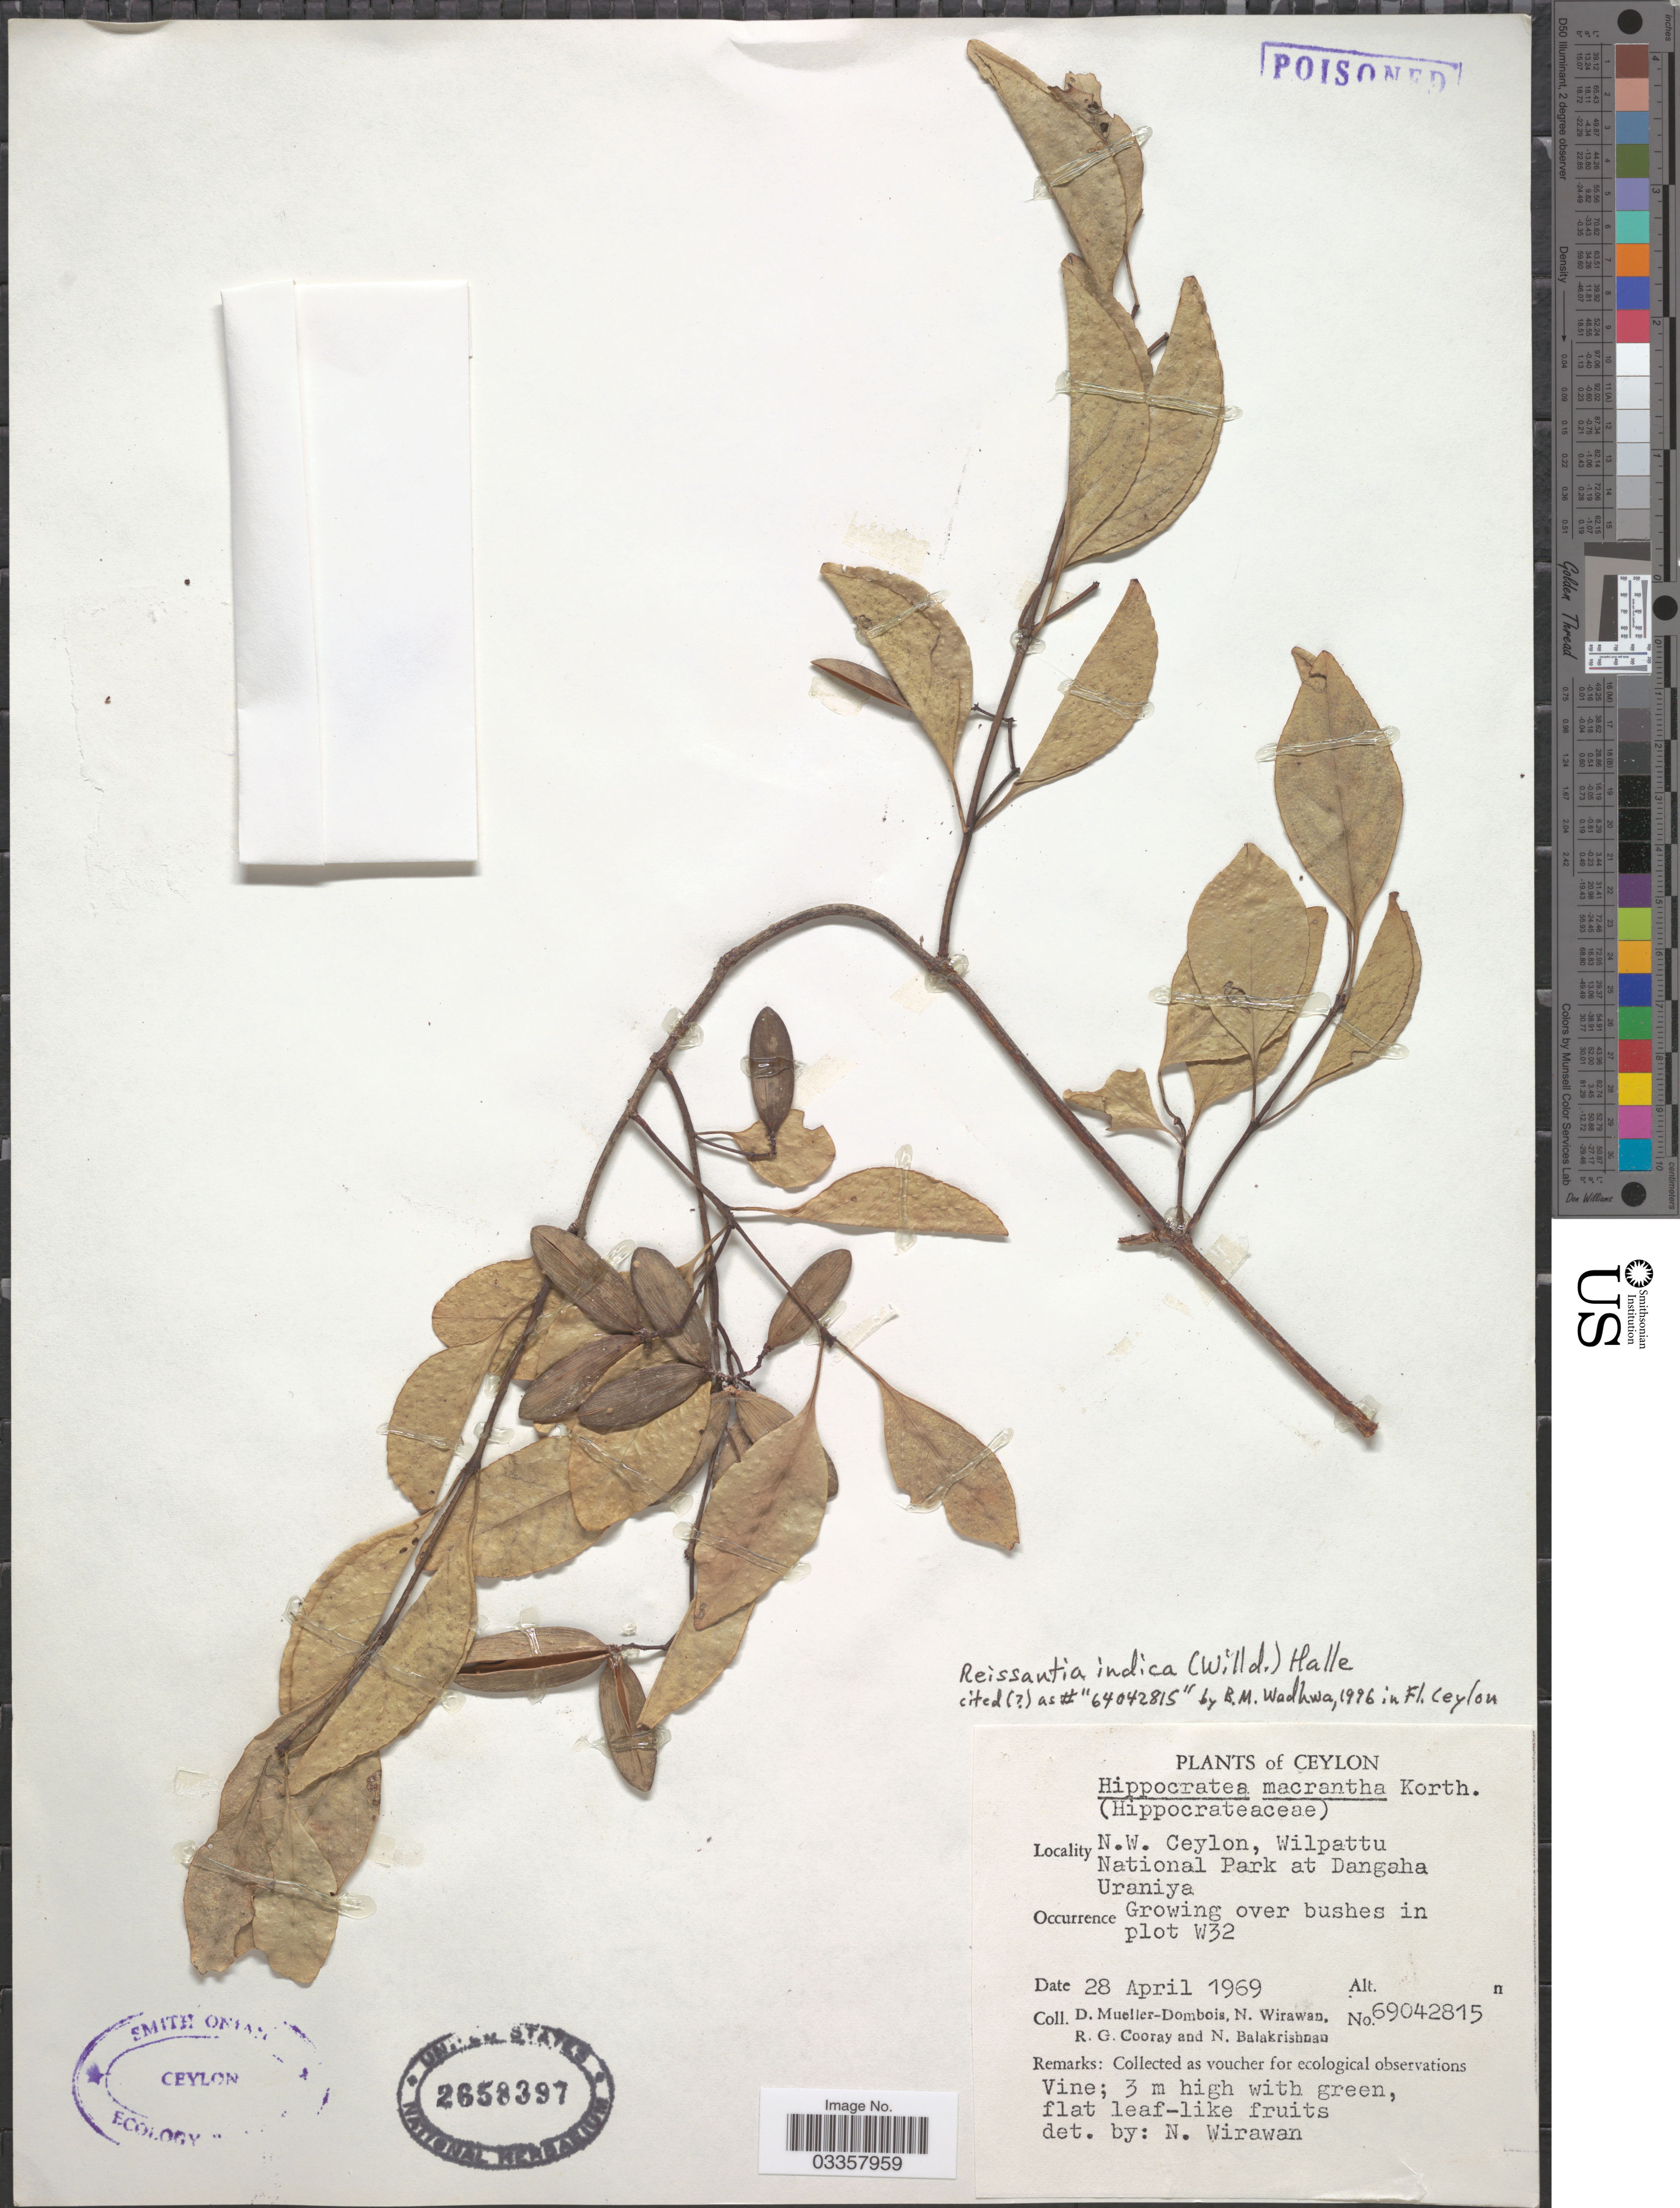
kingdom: Plantae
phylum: Tracheophyta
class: Magnoliopsida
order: Celastrales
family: Celastraceae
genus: Reissantia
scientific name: Reissantia indica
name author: (Willd.) N. Hallé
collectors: D. Mueller-Dombois, N. Wirawan, R. Cooray & N. Balakrishnan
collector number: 69042815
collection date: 1969-04-28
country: Sri Lanka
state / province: North Western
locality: Ceylon. N.W. Ceylon, Wilpattu National Park at Dangaha Uraniya. Growing over bushes in plot W32.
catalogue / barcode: US 2658397